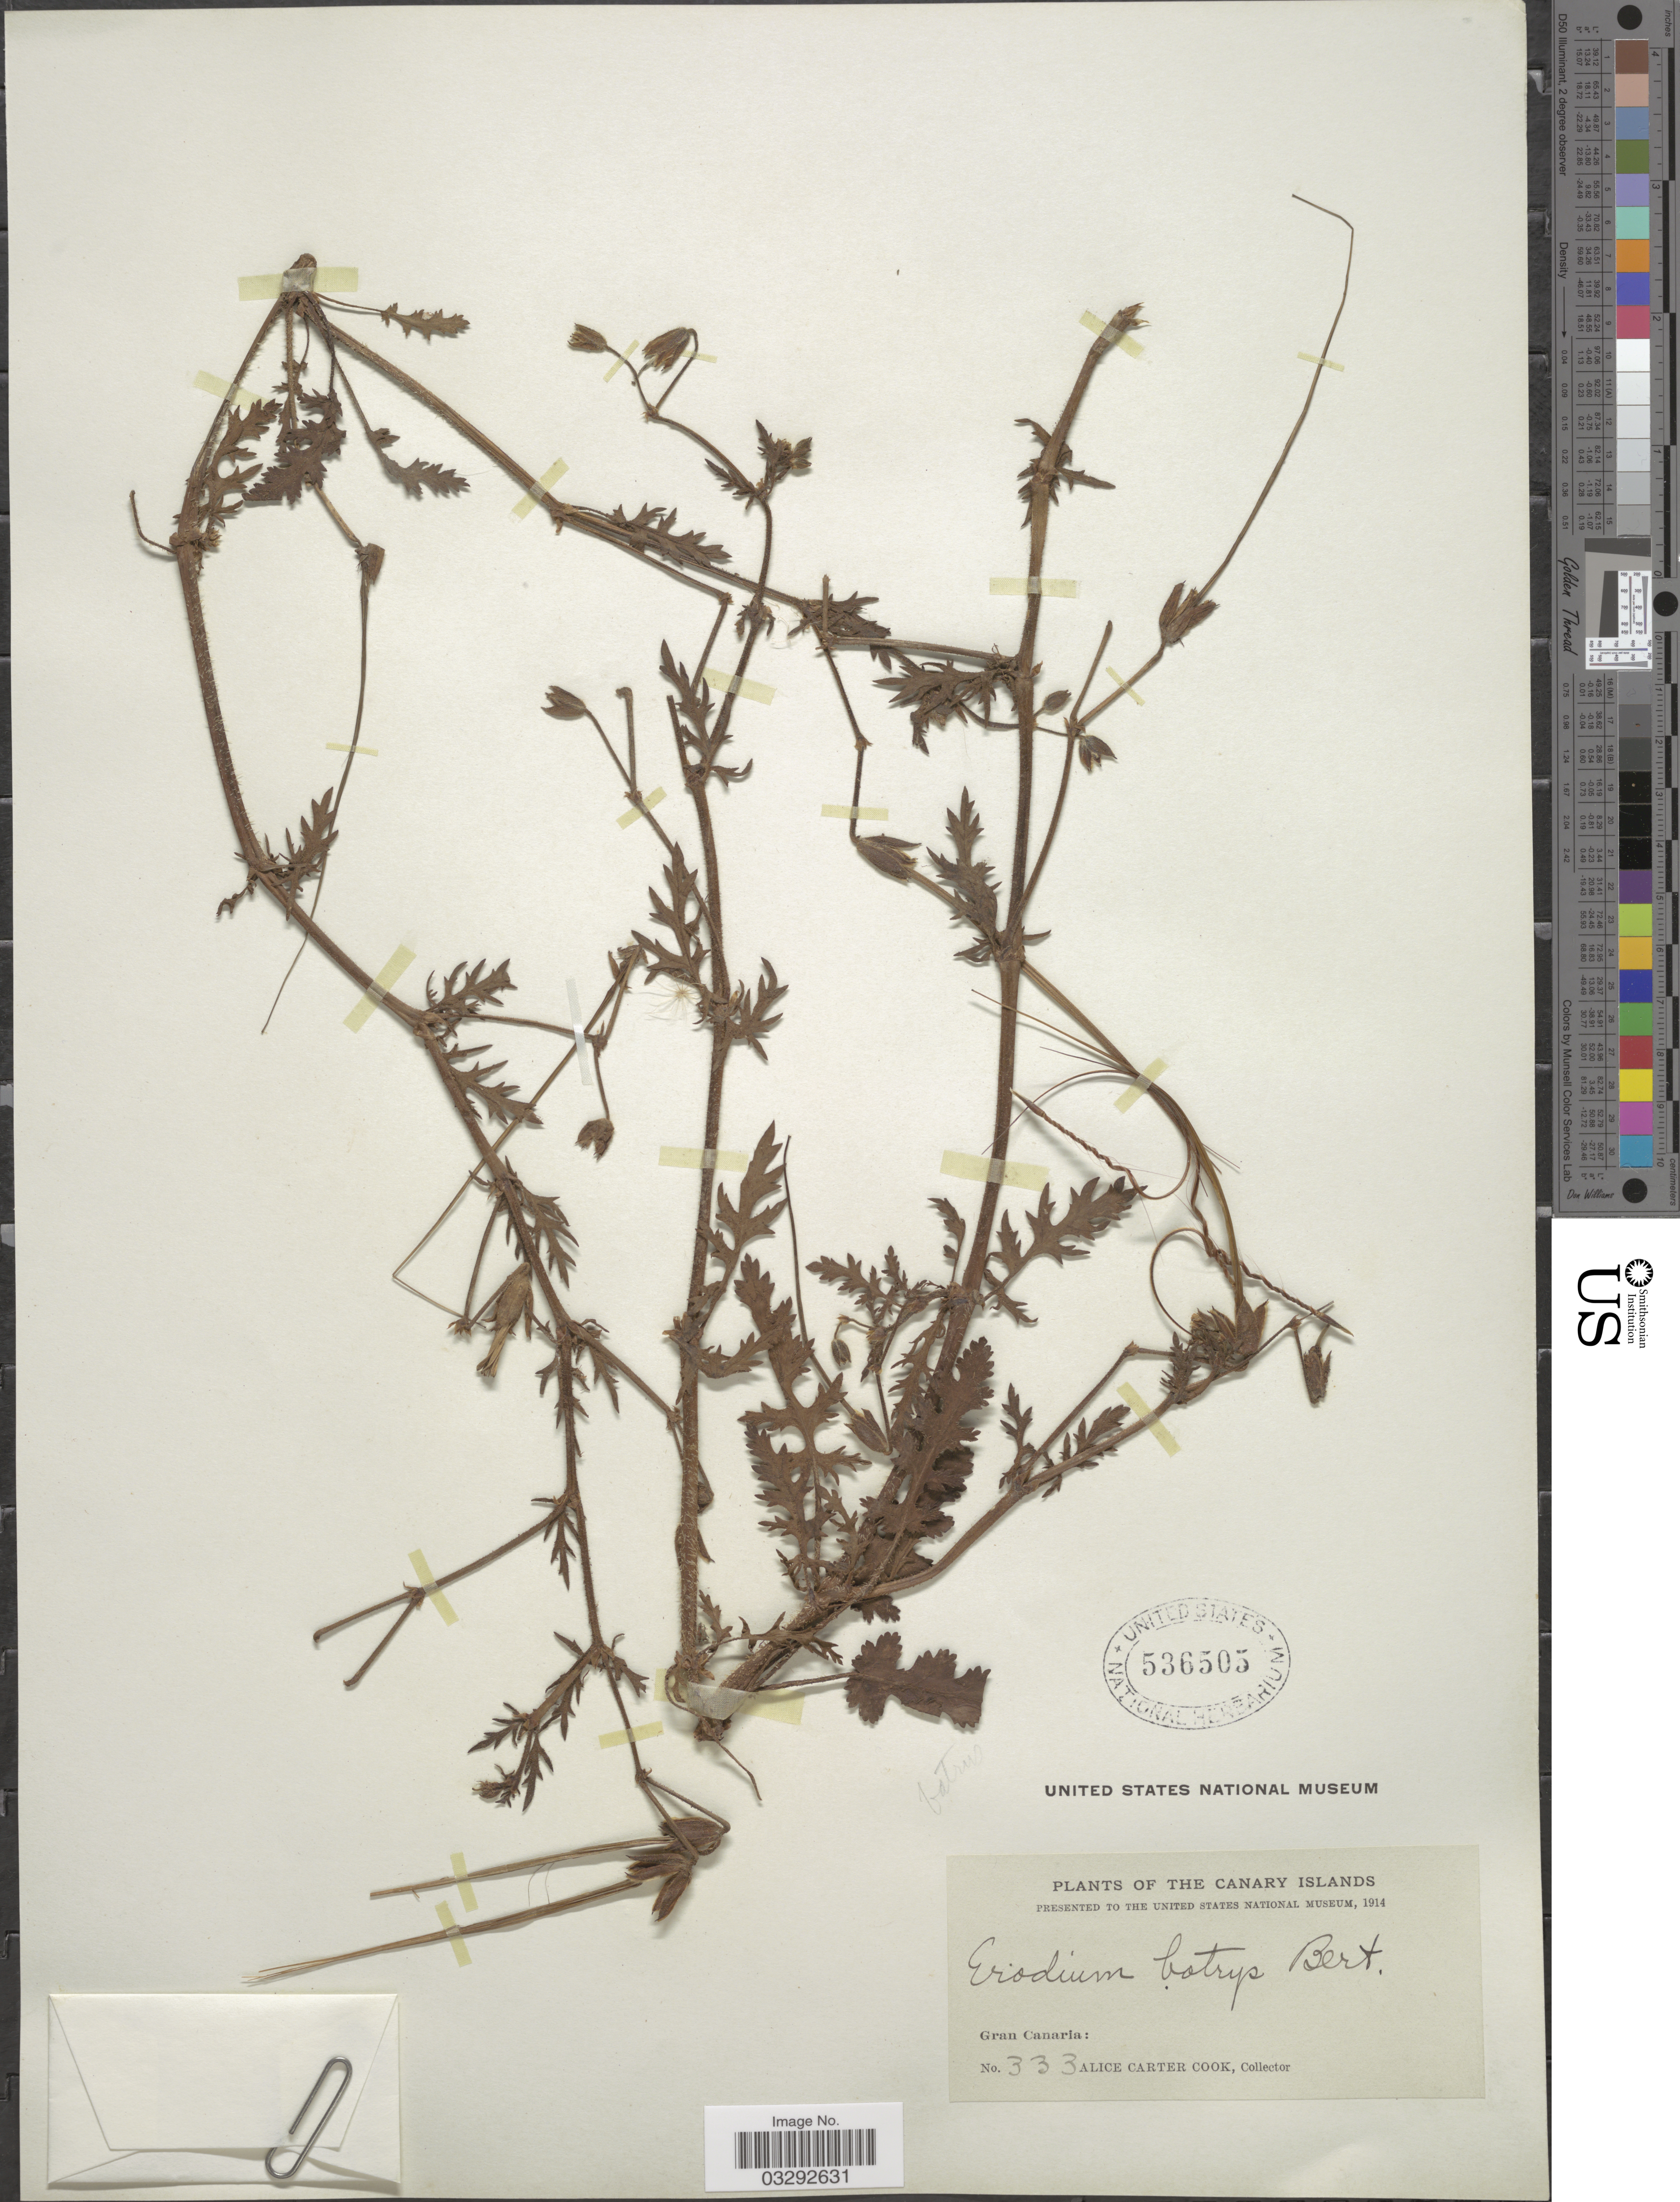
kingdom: Plantae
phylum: Tracheophyta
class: Magnoliopsida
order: Geraniales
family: Geraniaceae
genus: Erodium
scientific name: Erodium botrys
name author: (Cav.) Bertol.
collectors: Alice C. Cook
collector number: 333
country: Spain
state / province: Canarias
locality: The Canary Islands. Gran Canaria.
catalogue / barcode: US 536505